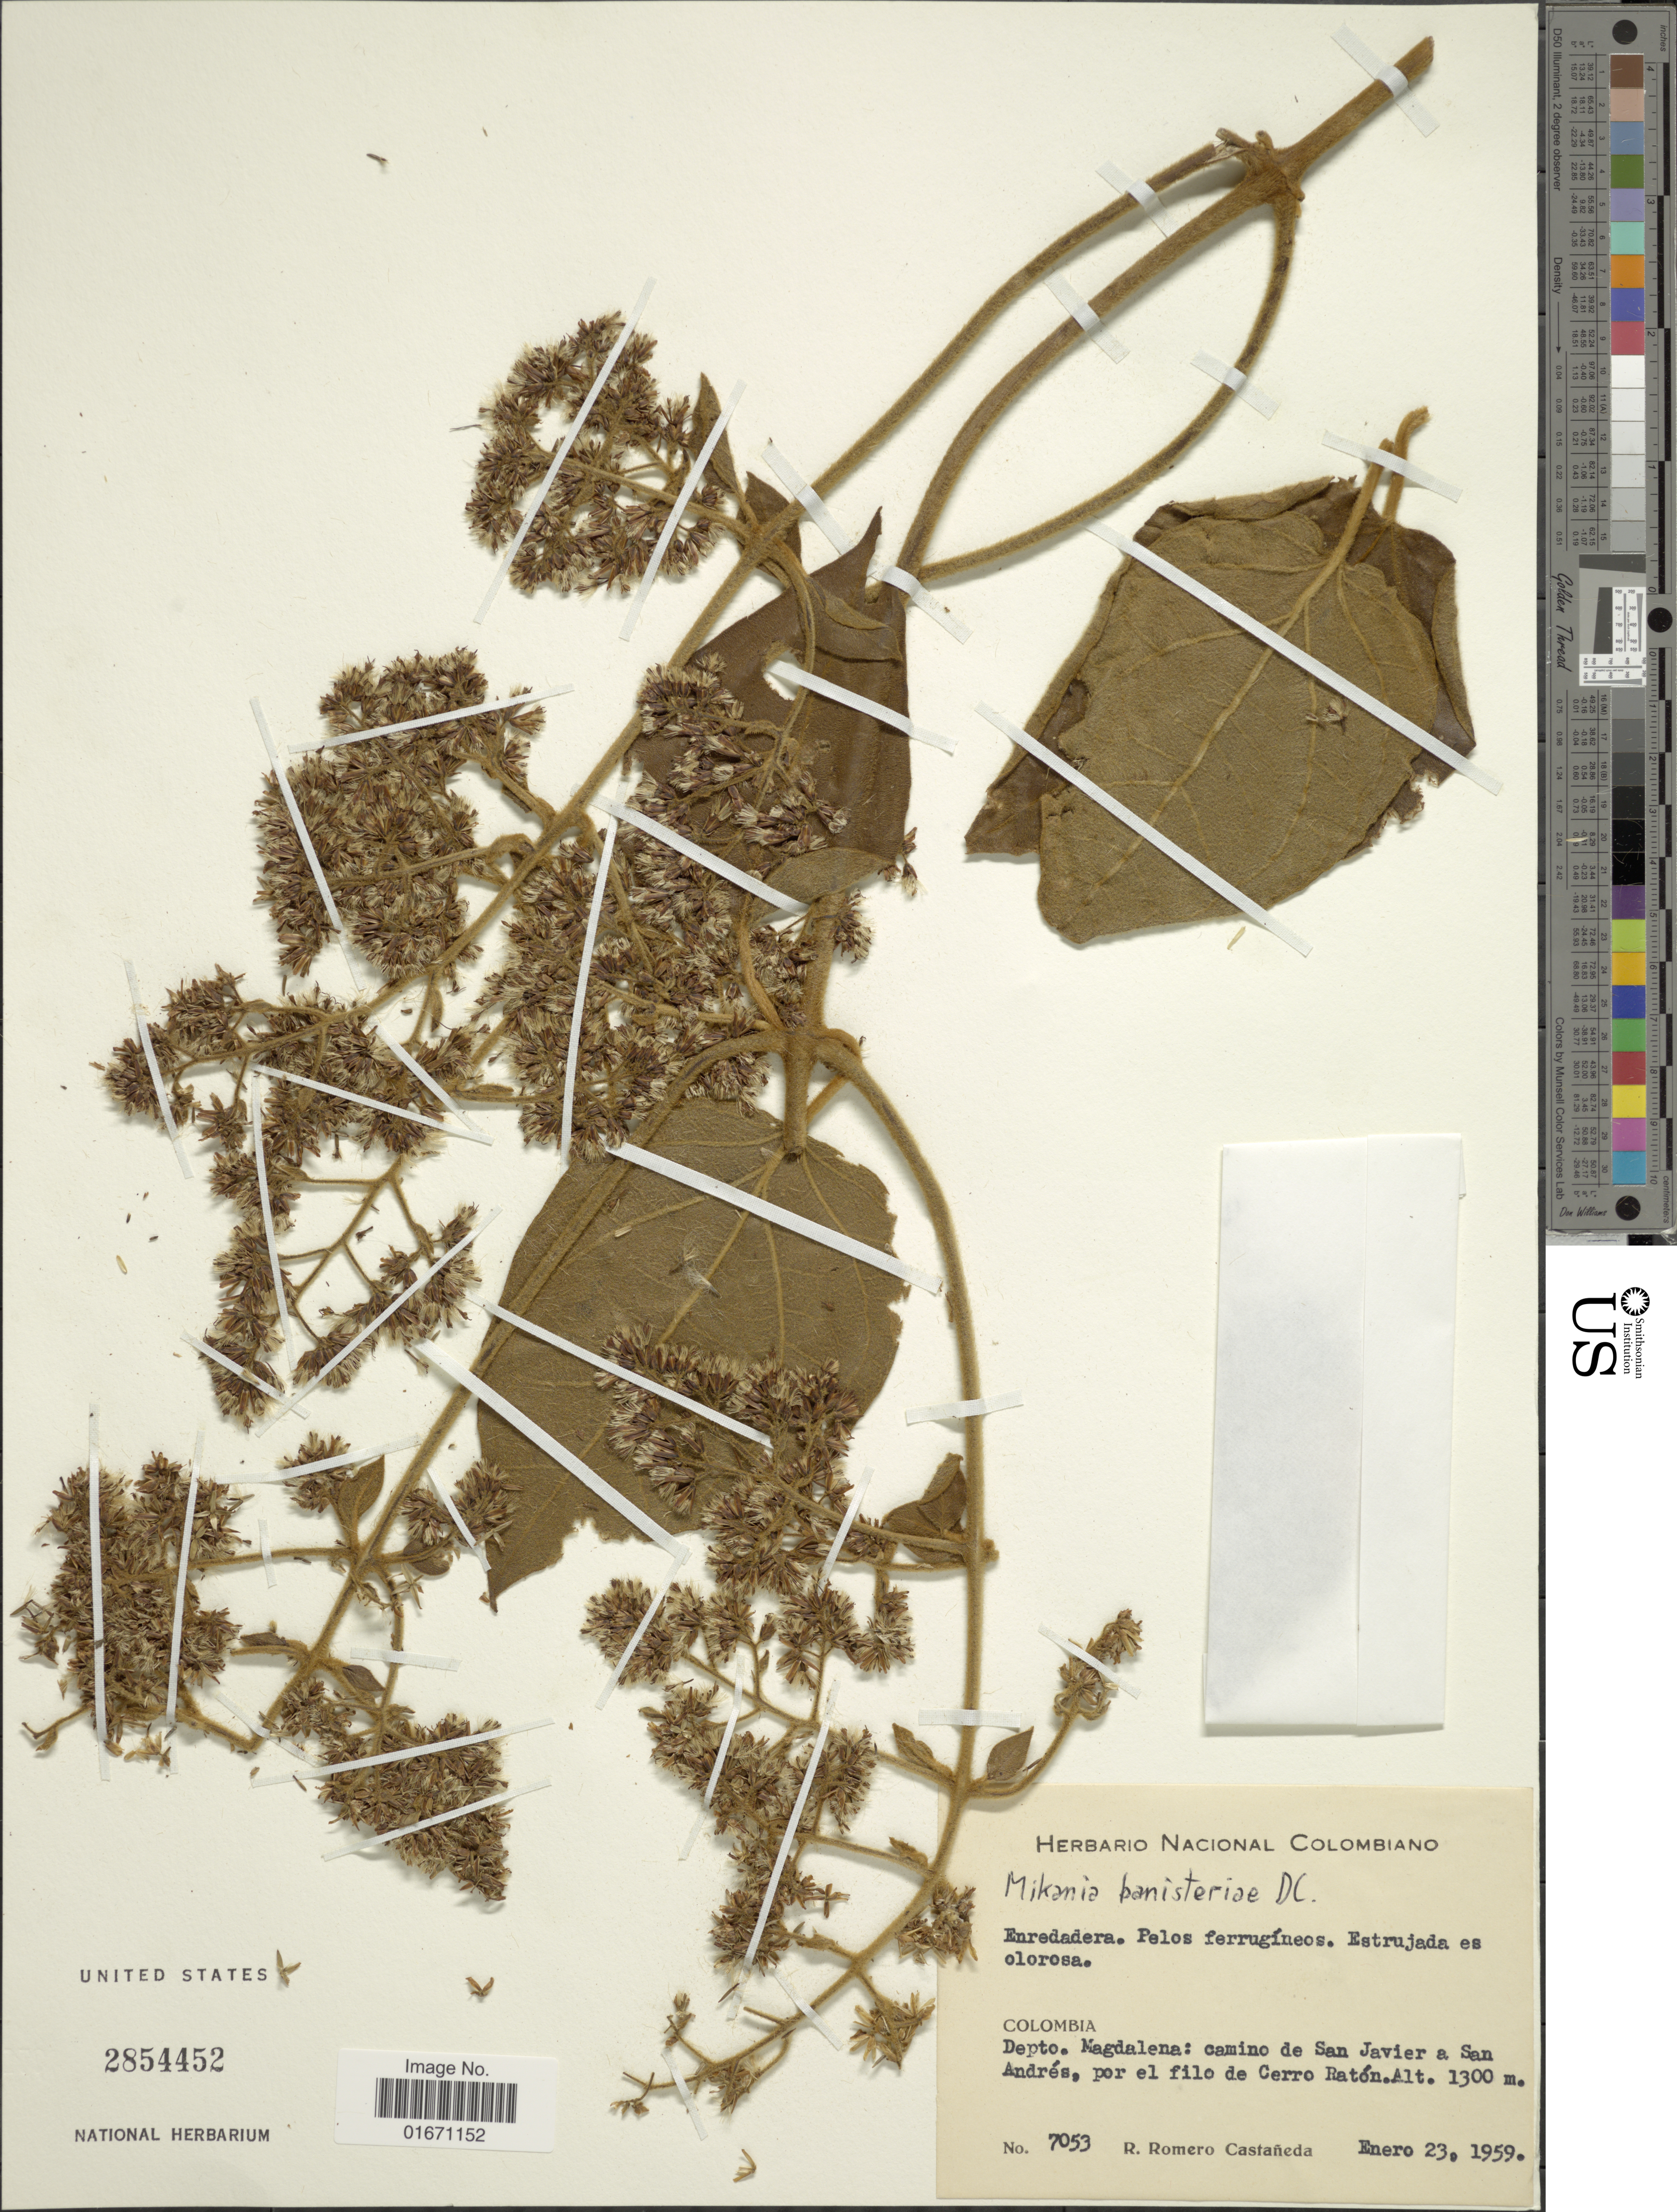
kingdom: Plantae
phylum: Tracheophyta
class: Magnoliopsida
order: Asterales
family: Asteraceae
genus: Mikania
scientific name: Mikania banisteriae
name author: DC.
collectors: R. Romero Castañeda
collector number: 7053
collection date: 1959-01-23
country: Colombia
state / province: Magdalena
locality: Camino de San Javier a San Andres, por el filo de Cerro Raton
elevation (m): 1300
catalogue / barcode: US 2854452